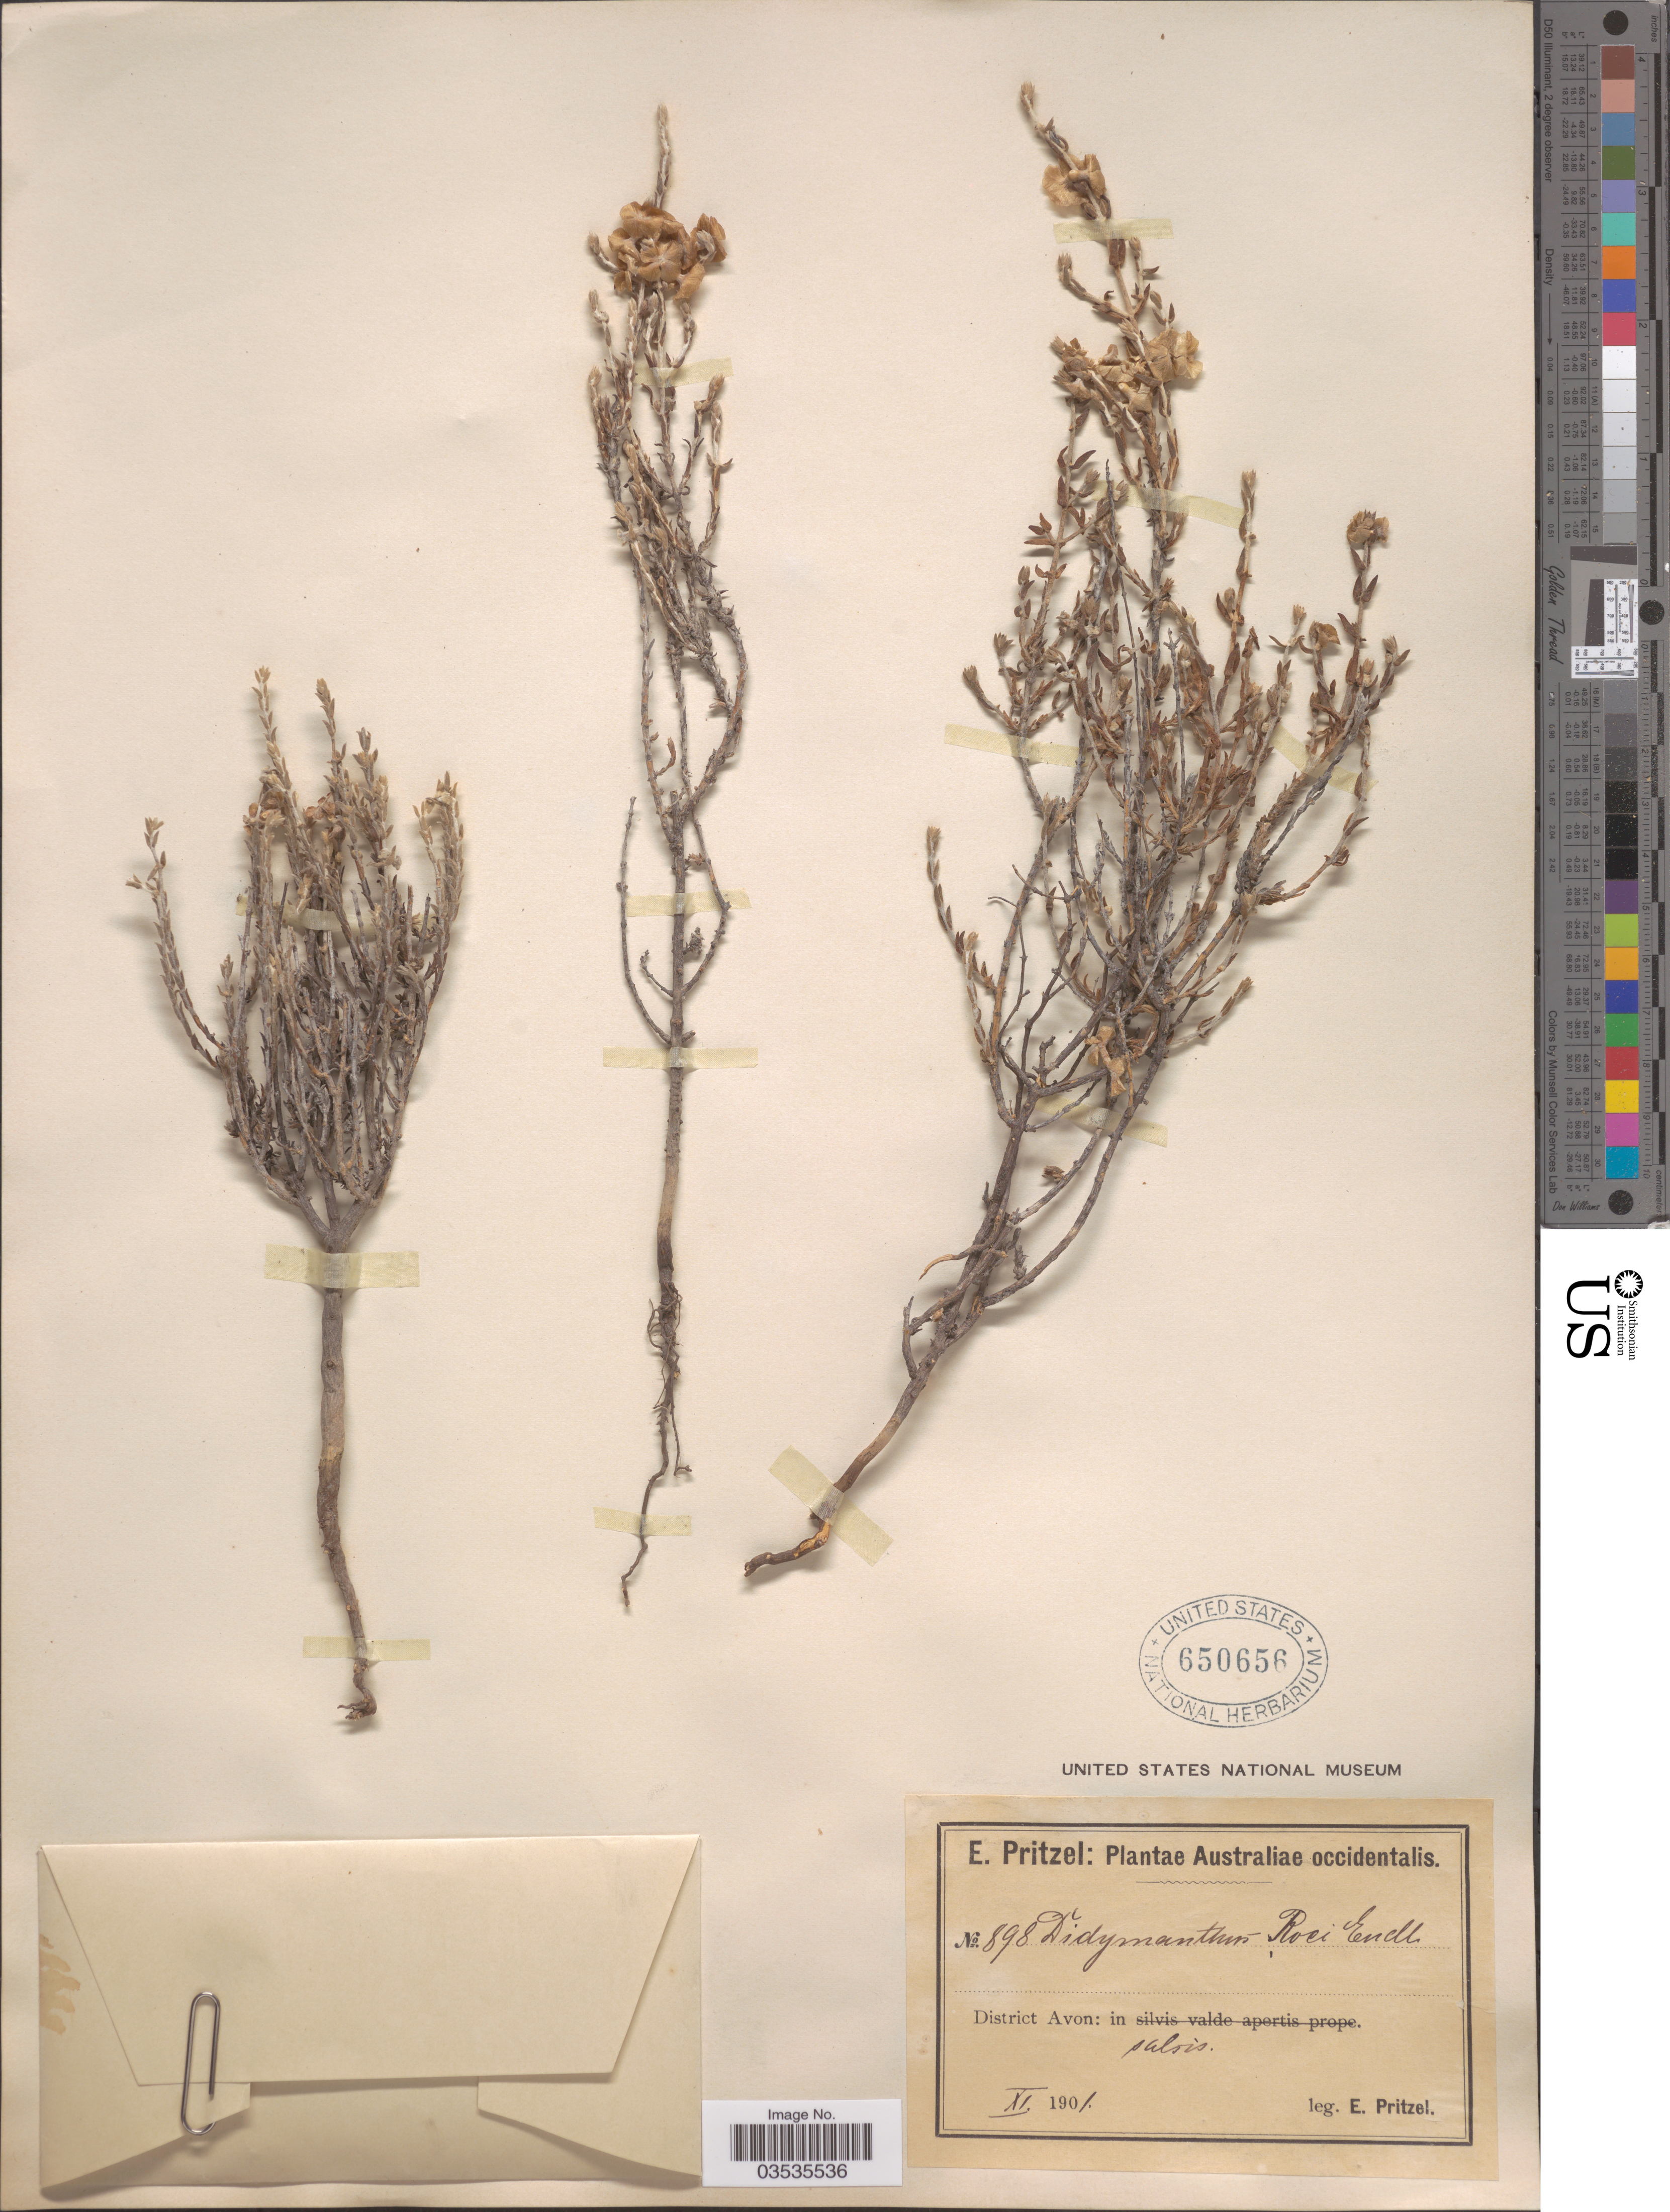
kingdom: Plantae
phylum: Tracheophyta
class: Magnoliopsida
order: Caryophyllales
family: Amaranthaceae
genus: Cornulaca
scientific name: Cornulaca roei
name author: Endl.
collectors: E. G. Pritzel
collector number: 898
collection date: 1901-11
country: Australia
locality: Australiae occidentalis. District Avon.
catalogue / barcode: US 650656